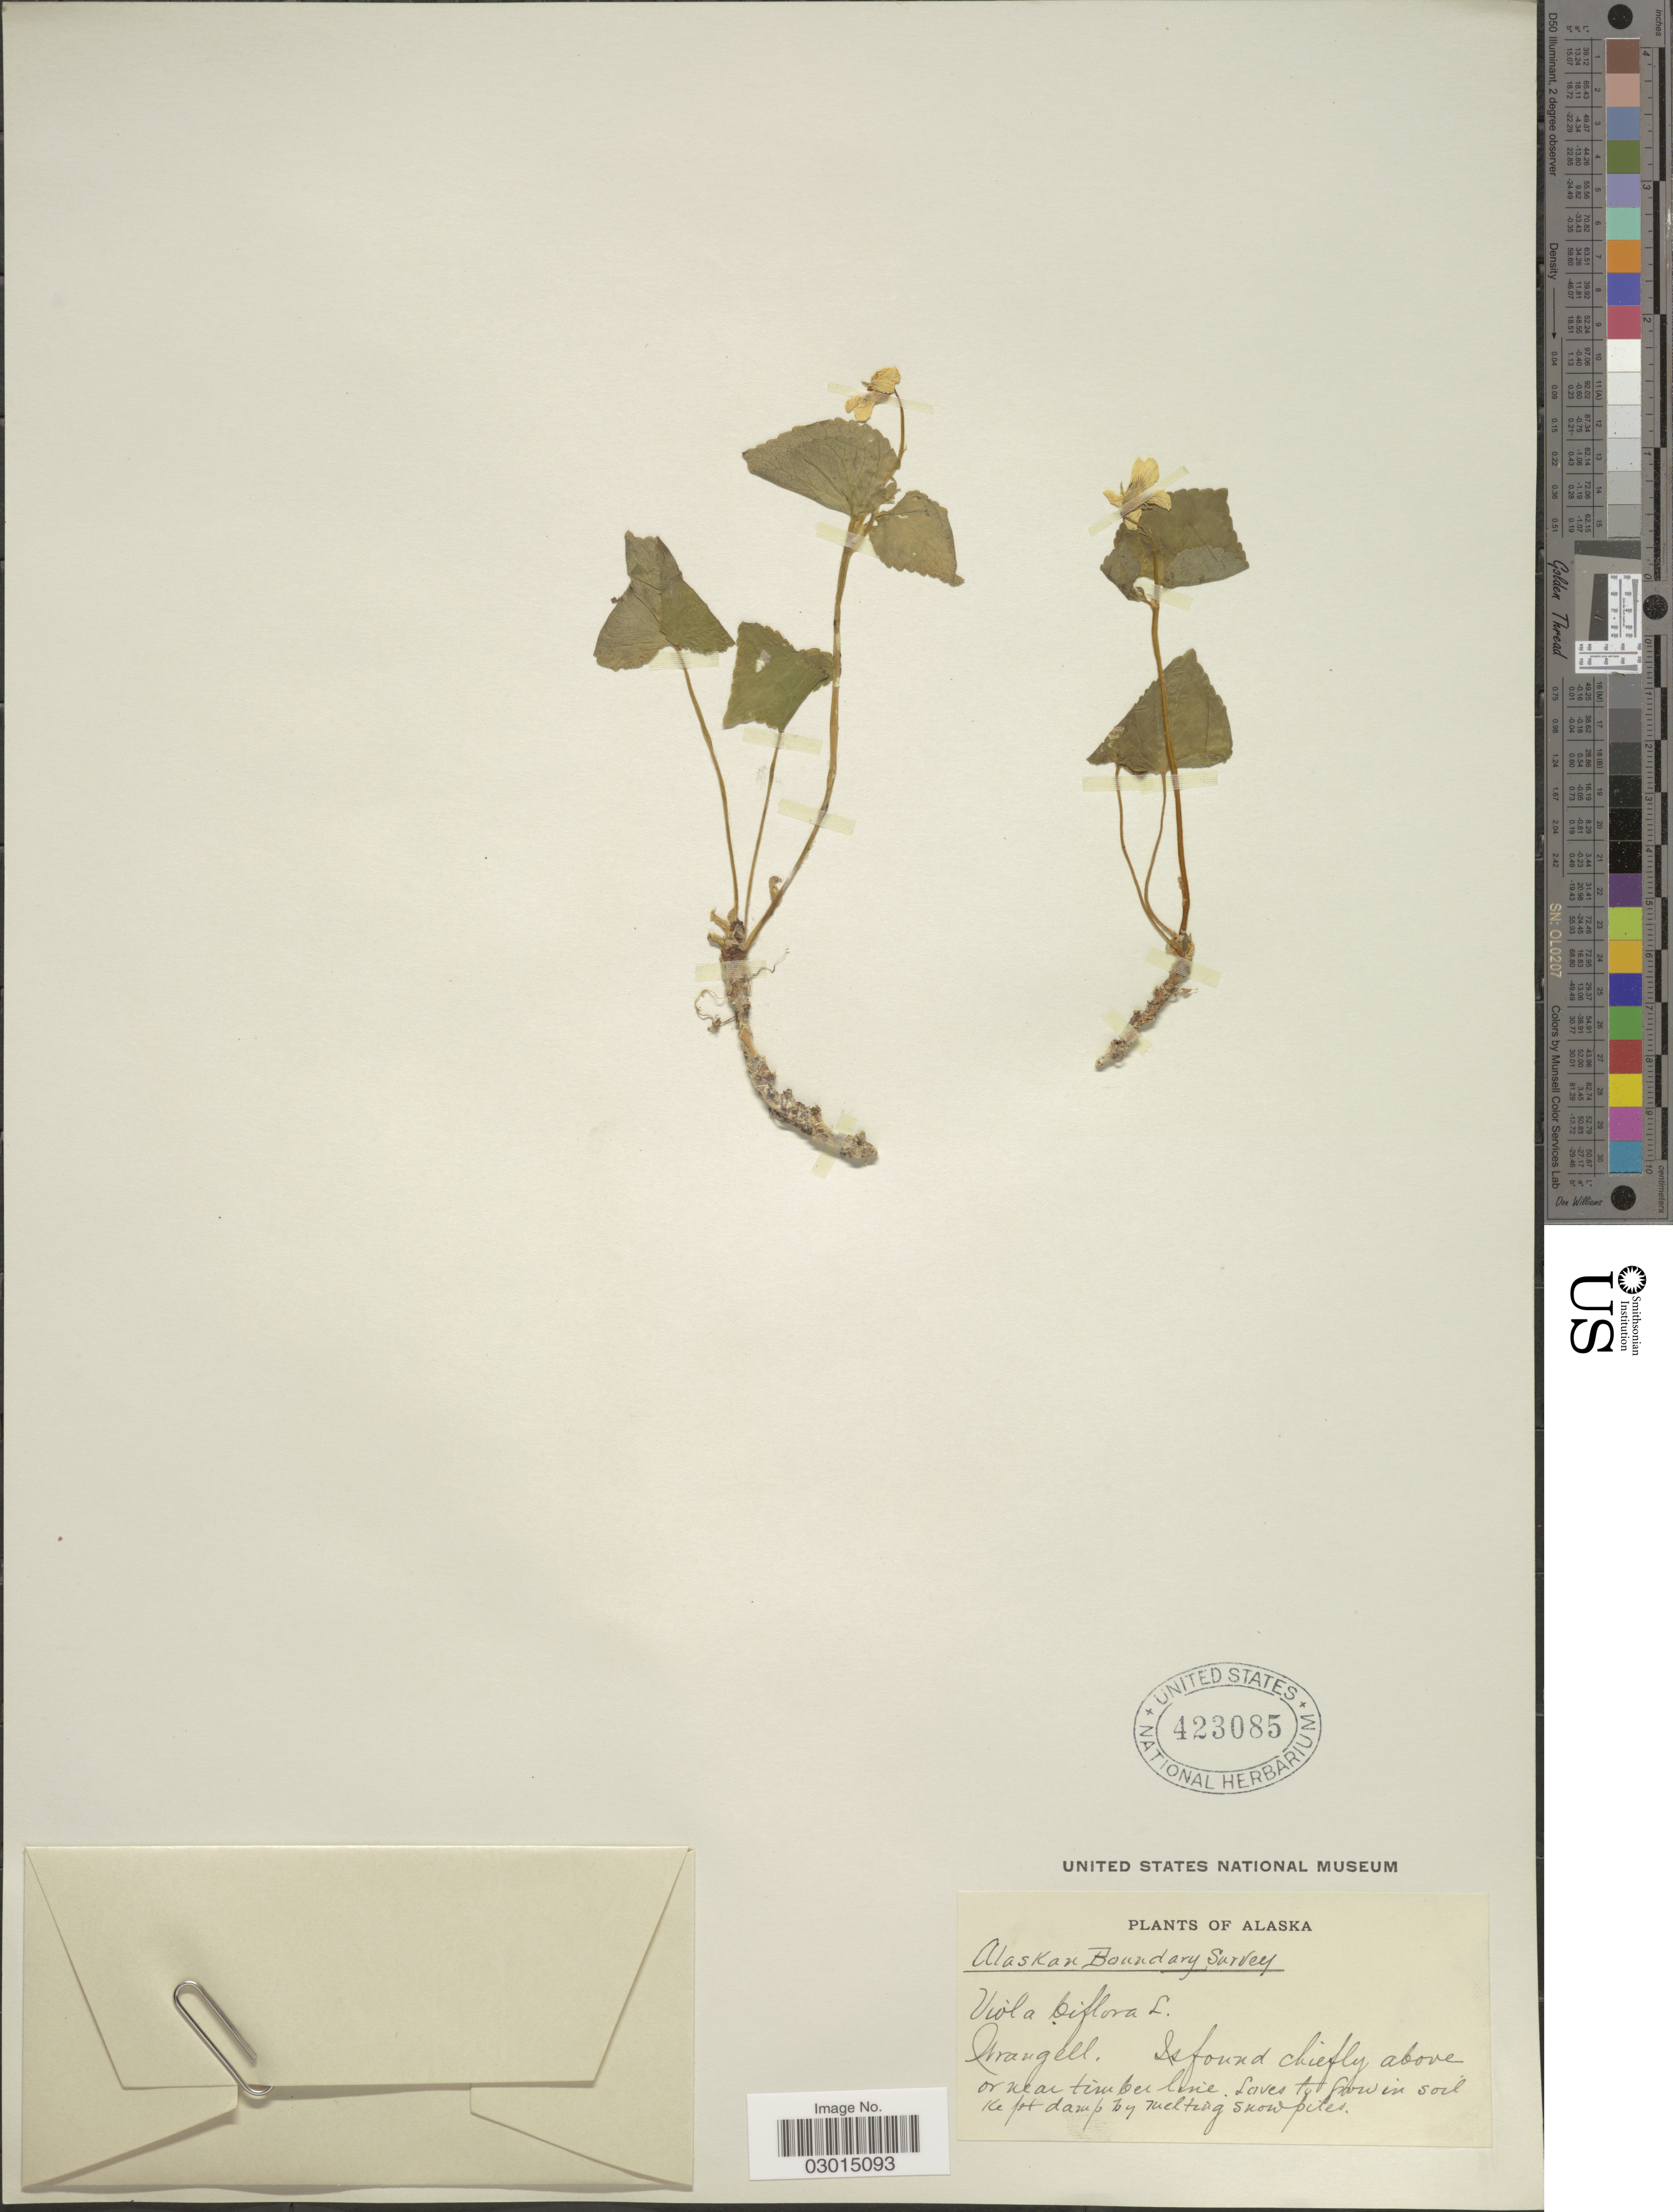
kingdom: Plantae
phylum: Tracheophyta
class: Magnoliopsida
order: Malpighiales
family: Violaceae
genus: Viola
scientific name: Viola glabella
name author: Nutt.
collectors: Wrangell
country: United States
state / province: Alaska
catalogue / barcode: US 423085